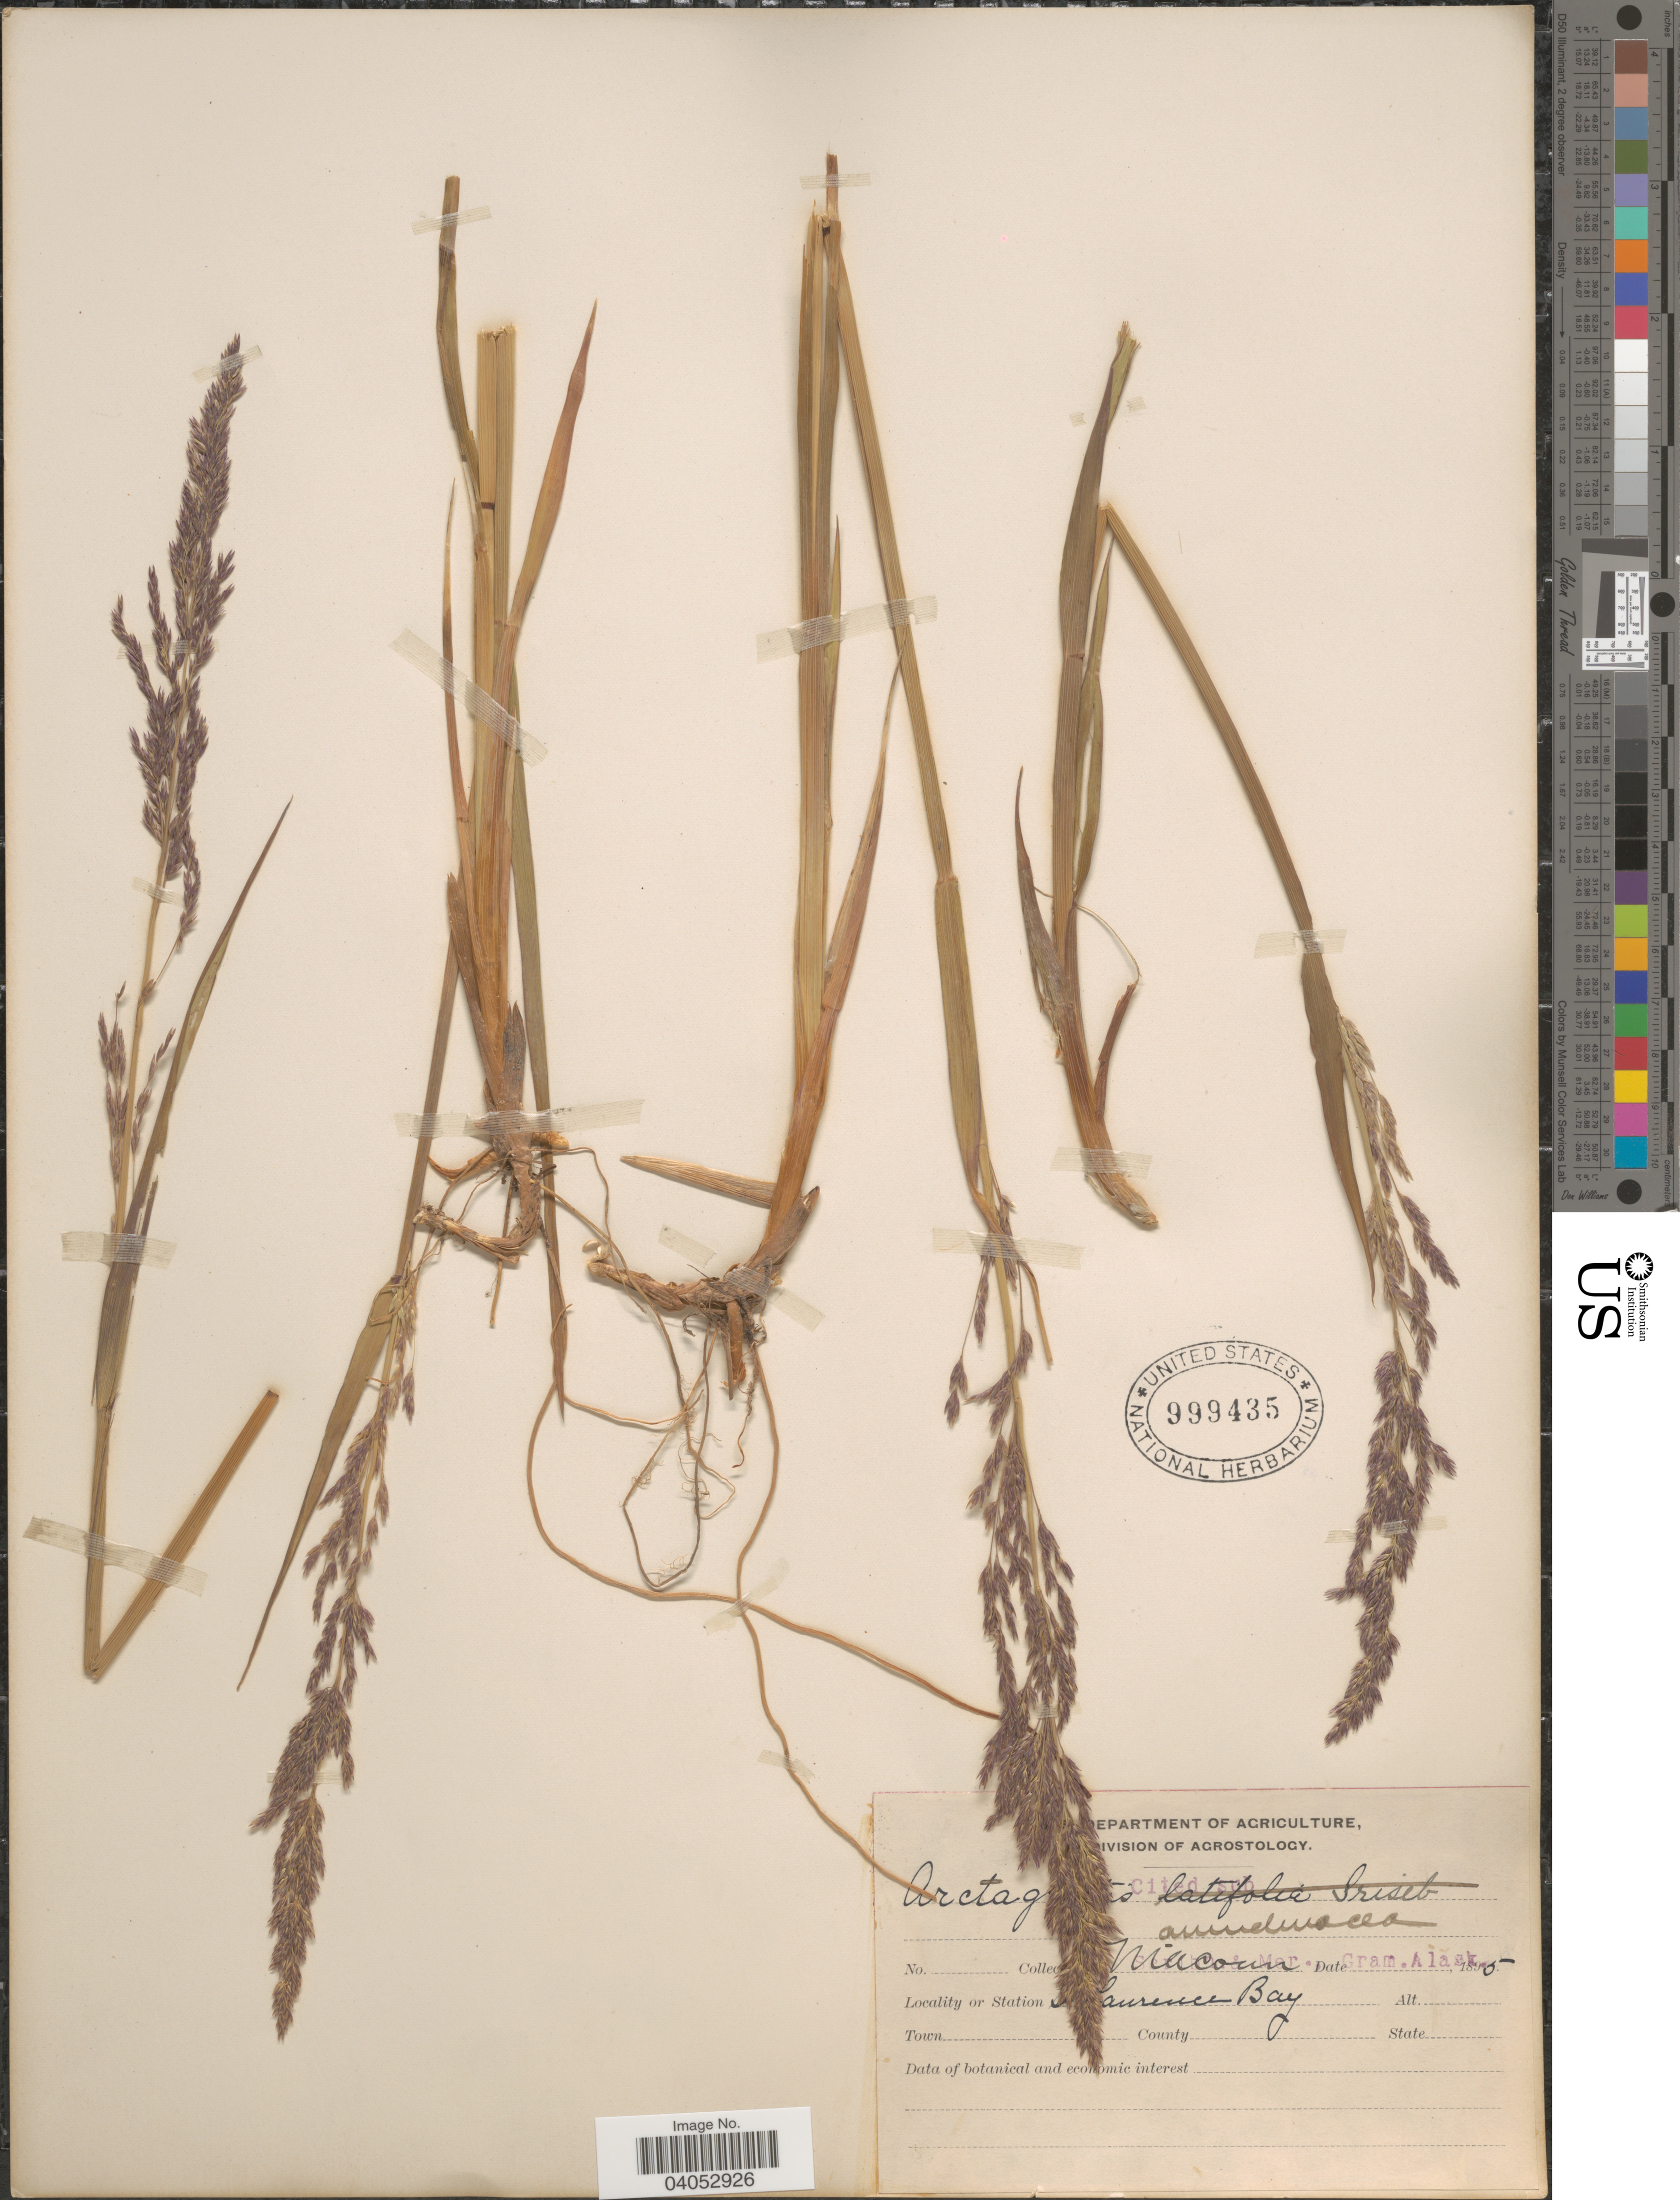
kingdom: Plantae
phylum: Tracheophyta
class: Liliopsida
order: Poales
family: Poaceae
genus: Arctagrostis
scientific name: Arctagrostis latifolia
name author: (R. Br.) Griseb.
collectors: -- Macoun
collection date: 1895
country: Russian Federation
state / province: Chukotka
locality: St. Laurence Bay.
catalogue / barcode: US 999435